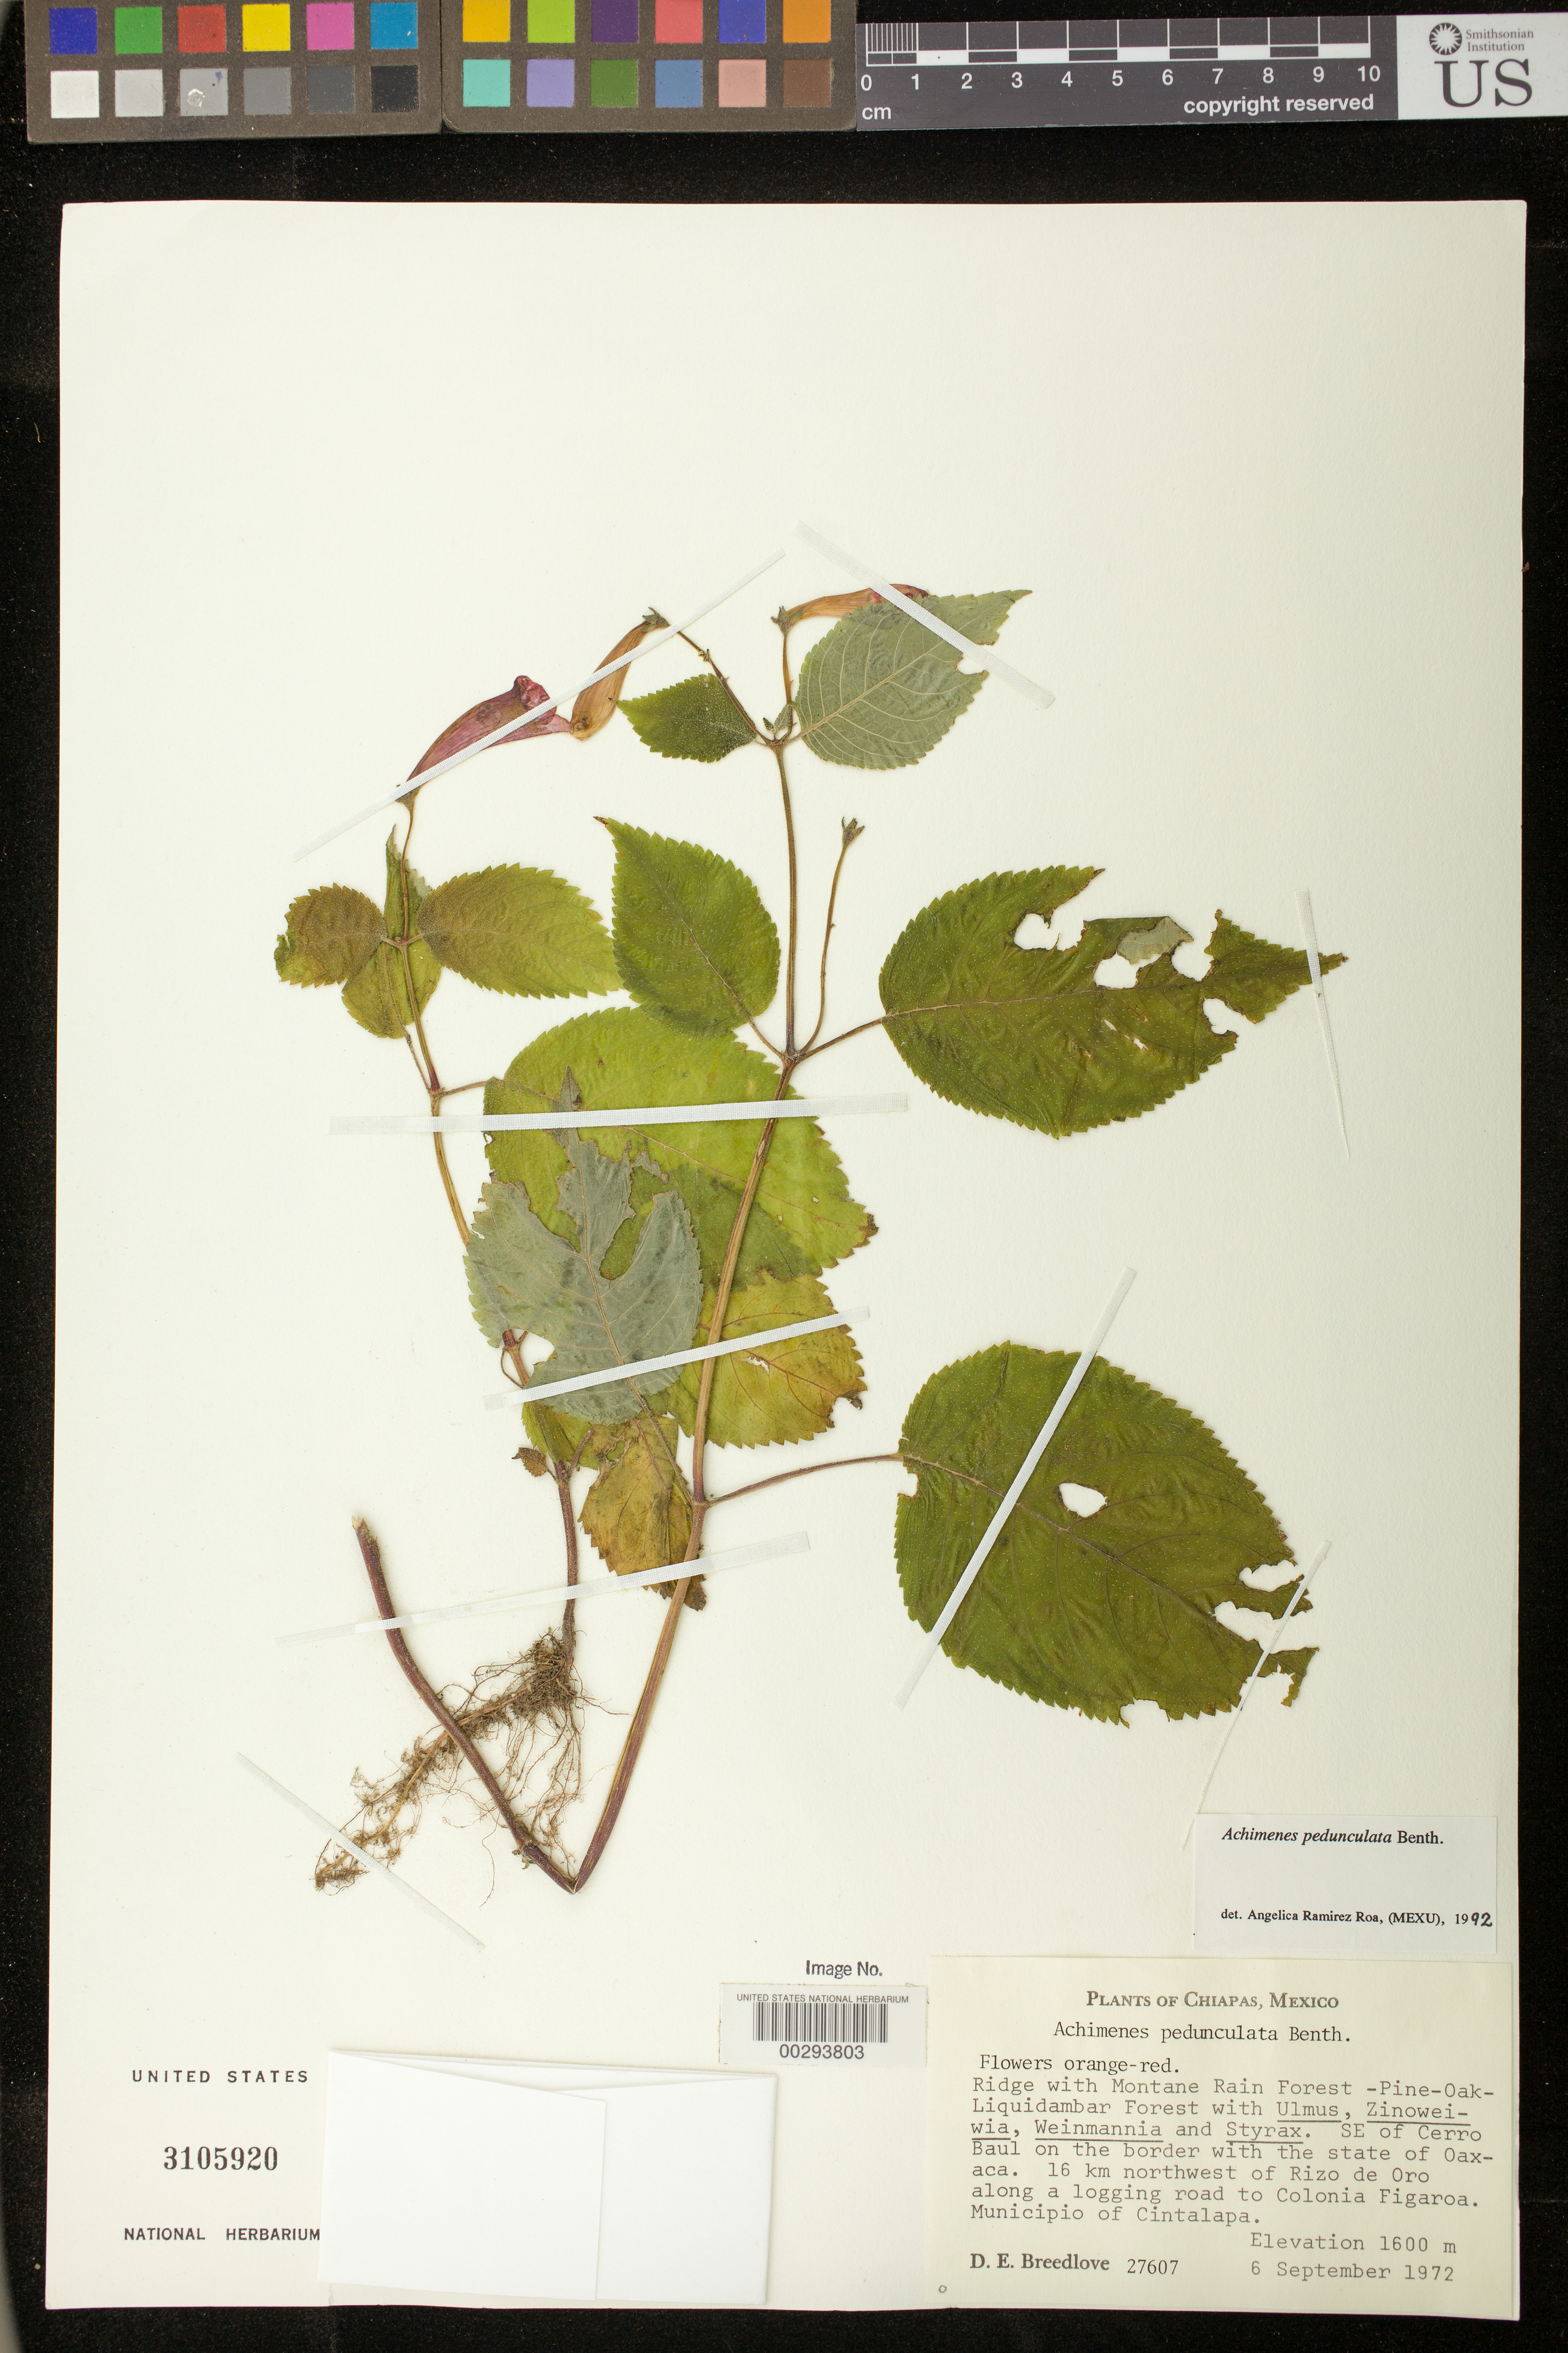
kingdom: Plantae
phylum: Tracheophyta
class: Magnoliopsida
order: Lamiales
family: Gesneriaceae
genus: Achimenes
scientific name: Achimenes pedunculata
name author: Benth.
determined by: Skog, Laurence E.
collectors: D. E. Breedlove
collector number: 27607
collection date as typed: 06 Sep 1972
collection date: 1972-09-06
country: Mexico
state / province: Chiapas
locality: SE of Cerro Baul on border with the state of Oaxaca, 16 km NW of Rizo de Oro along a logging road to Colonia Figaroa, Mun. of Cintalapa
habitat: Ridge with montane rain forest pine-oak-Liquidambar forest with Ulmus, Zinoweiwia, Weinmannia and Styrax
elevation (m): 1600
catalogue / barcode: US 3105920